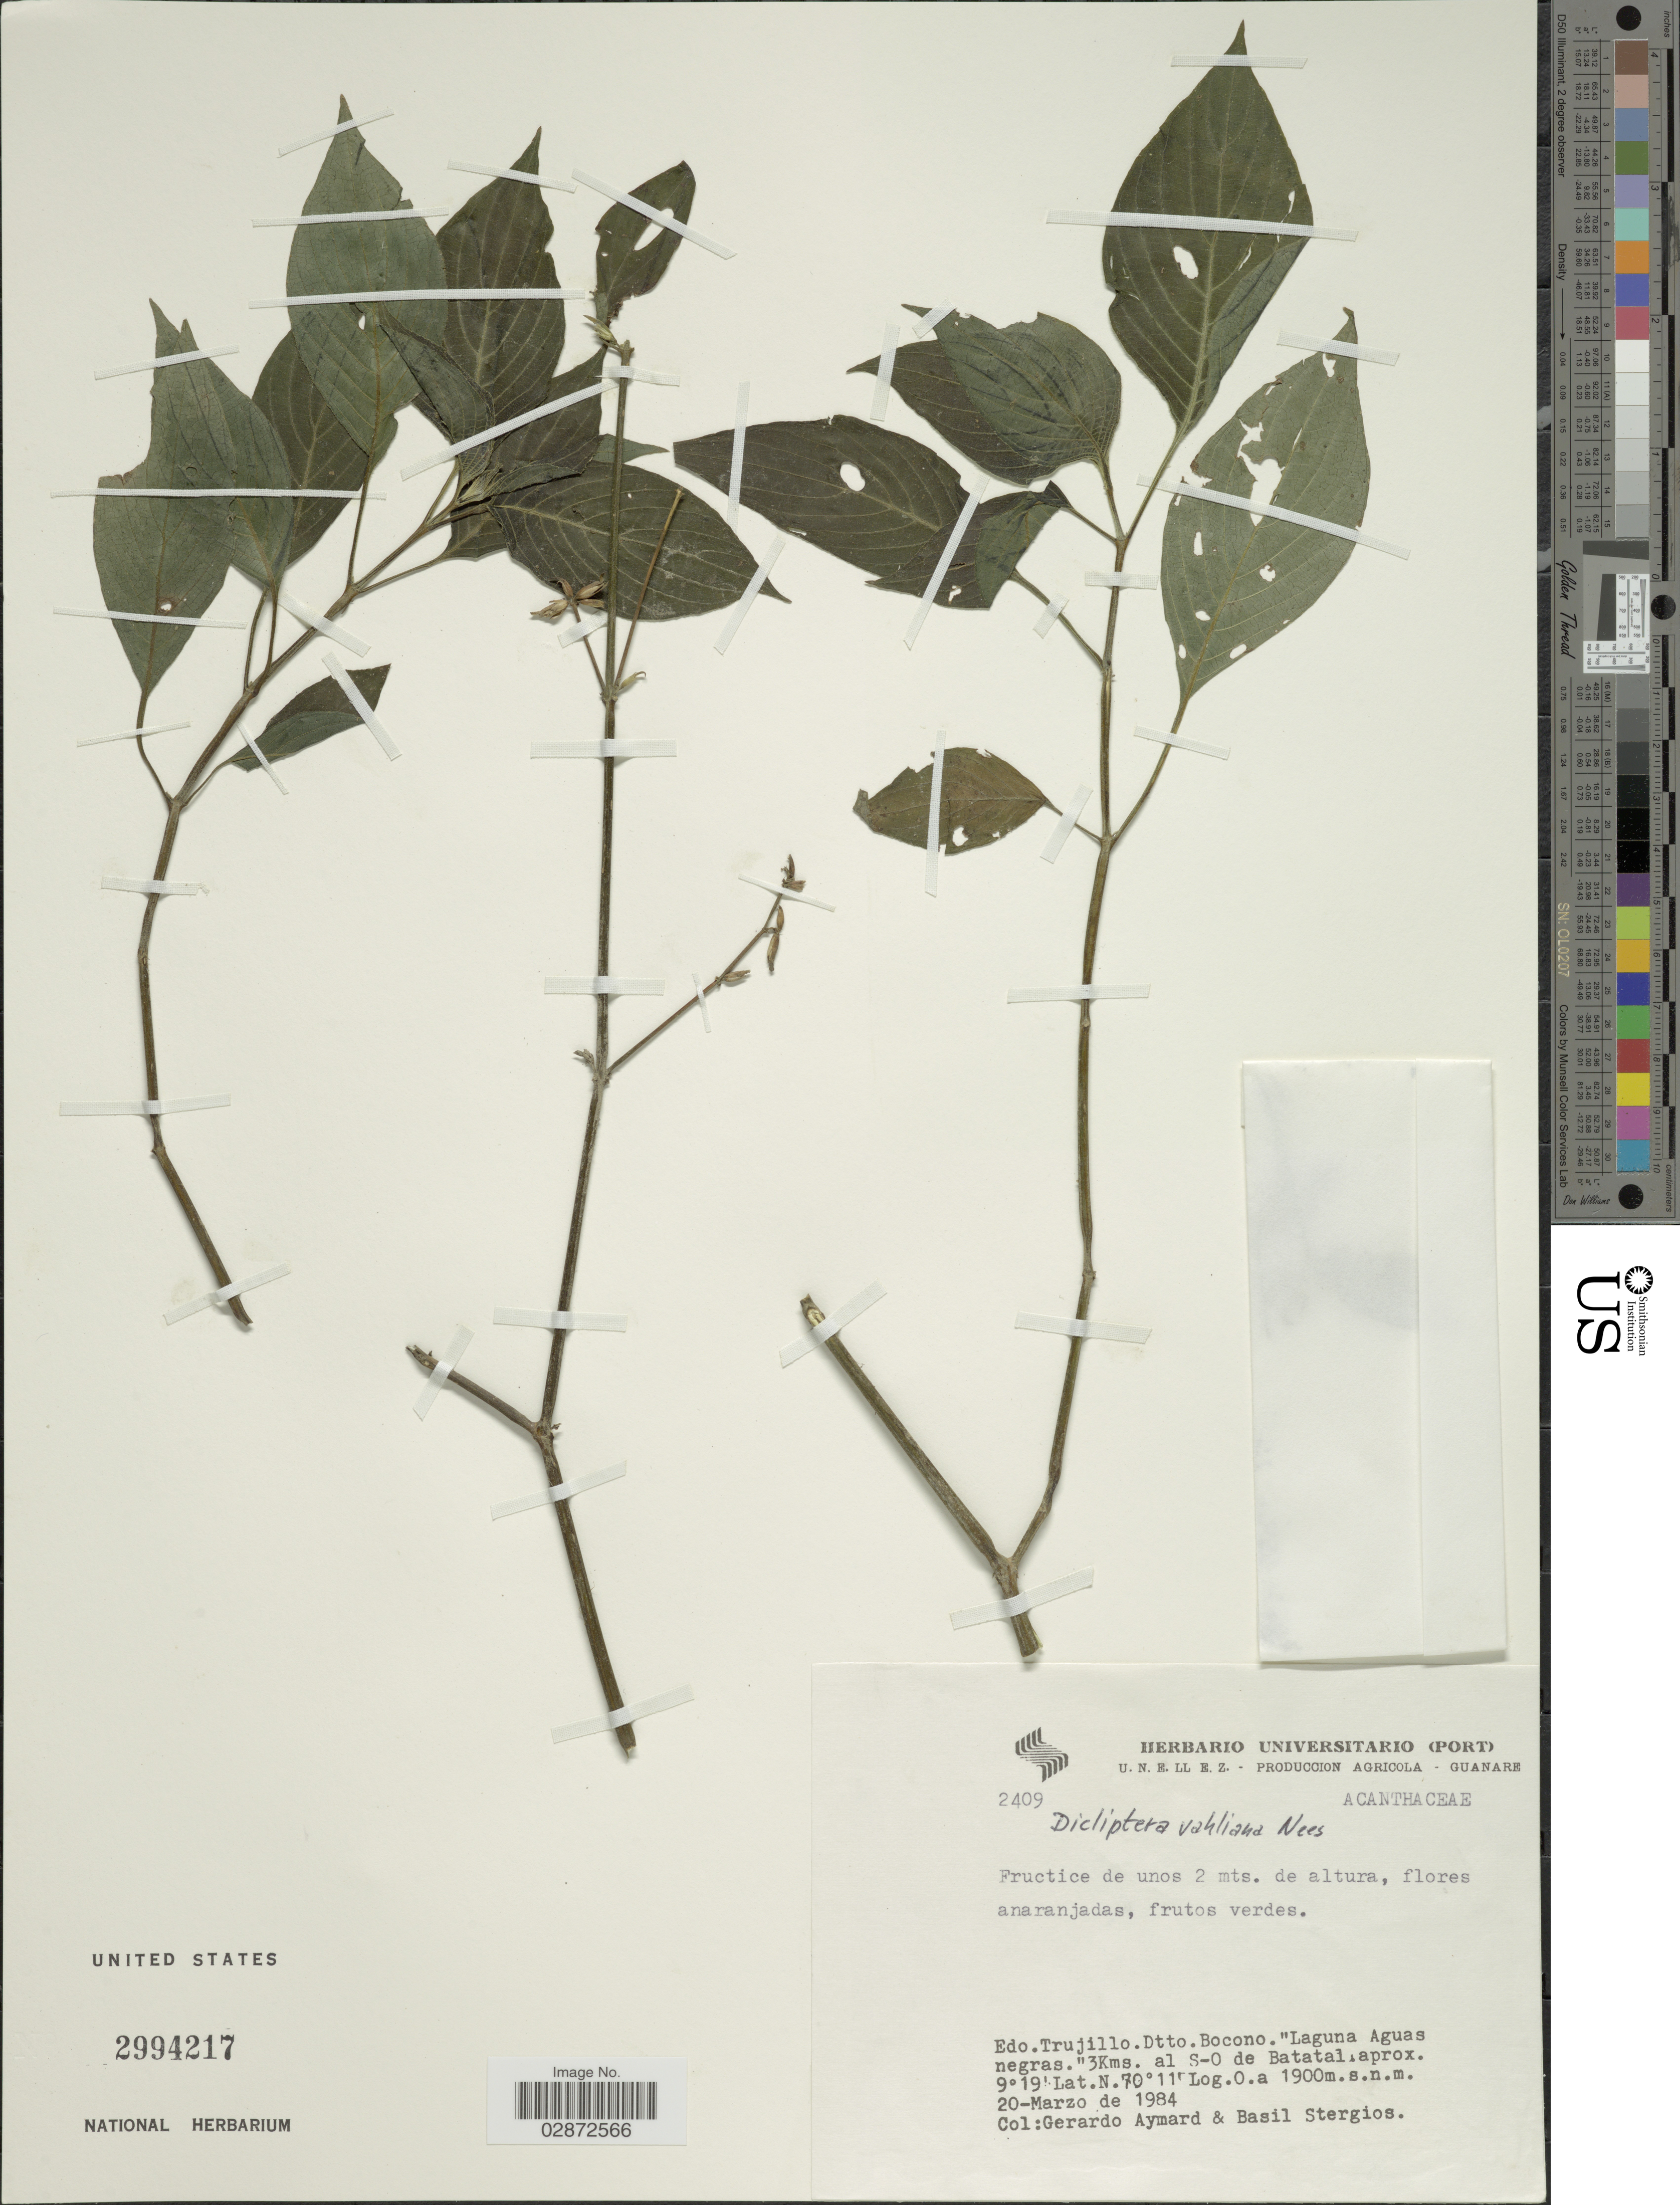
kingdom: Plantae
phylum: Tracheophyta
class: Magnoliopsida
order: Lamiales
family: Acanthaceae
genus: Dicliptera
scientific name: Dicliptera vahliana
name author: Nees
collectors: G. A. Aymard & B. G. Stergios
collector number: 2409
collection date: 1984-03-20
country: Venezuela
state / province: Trujillo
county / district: Boconó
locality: Laguna Aguas negras, 3 Kms al S-O de Batatal.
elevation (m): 1900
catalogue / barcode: US 2994217